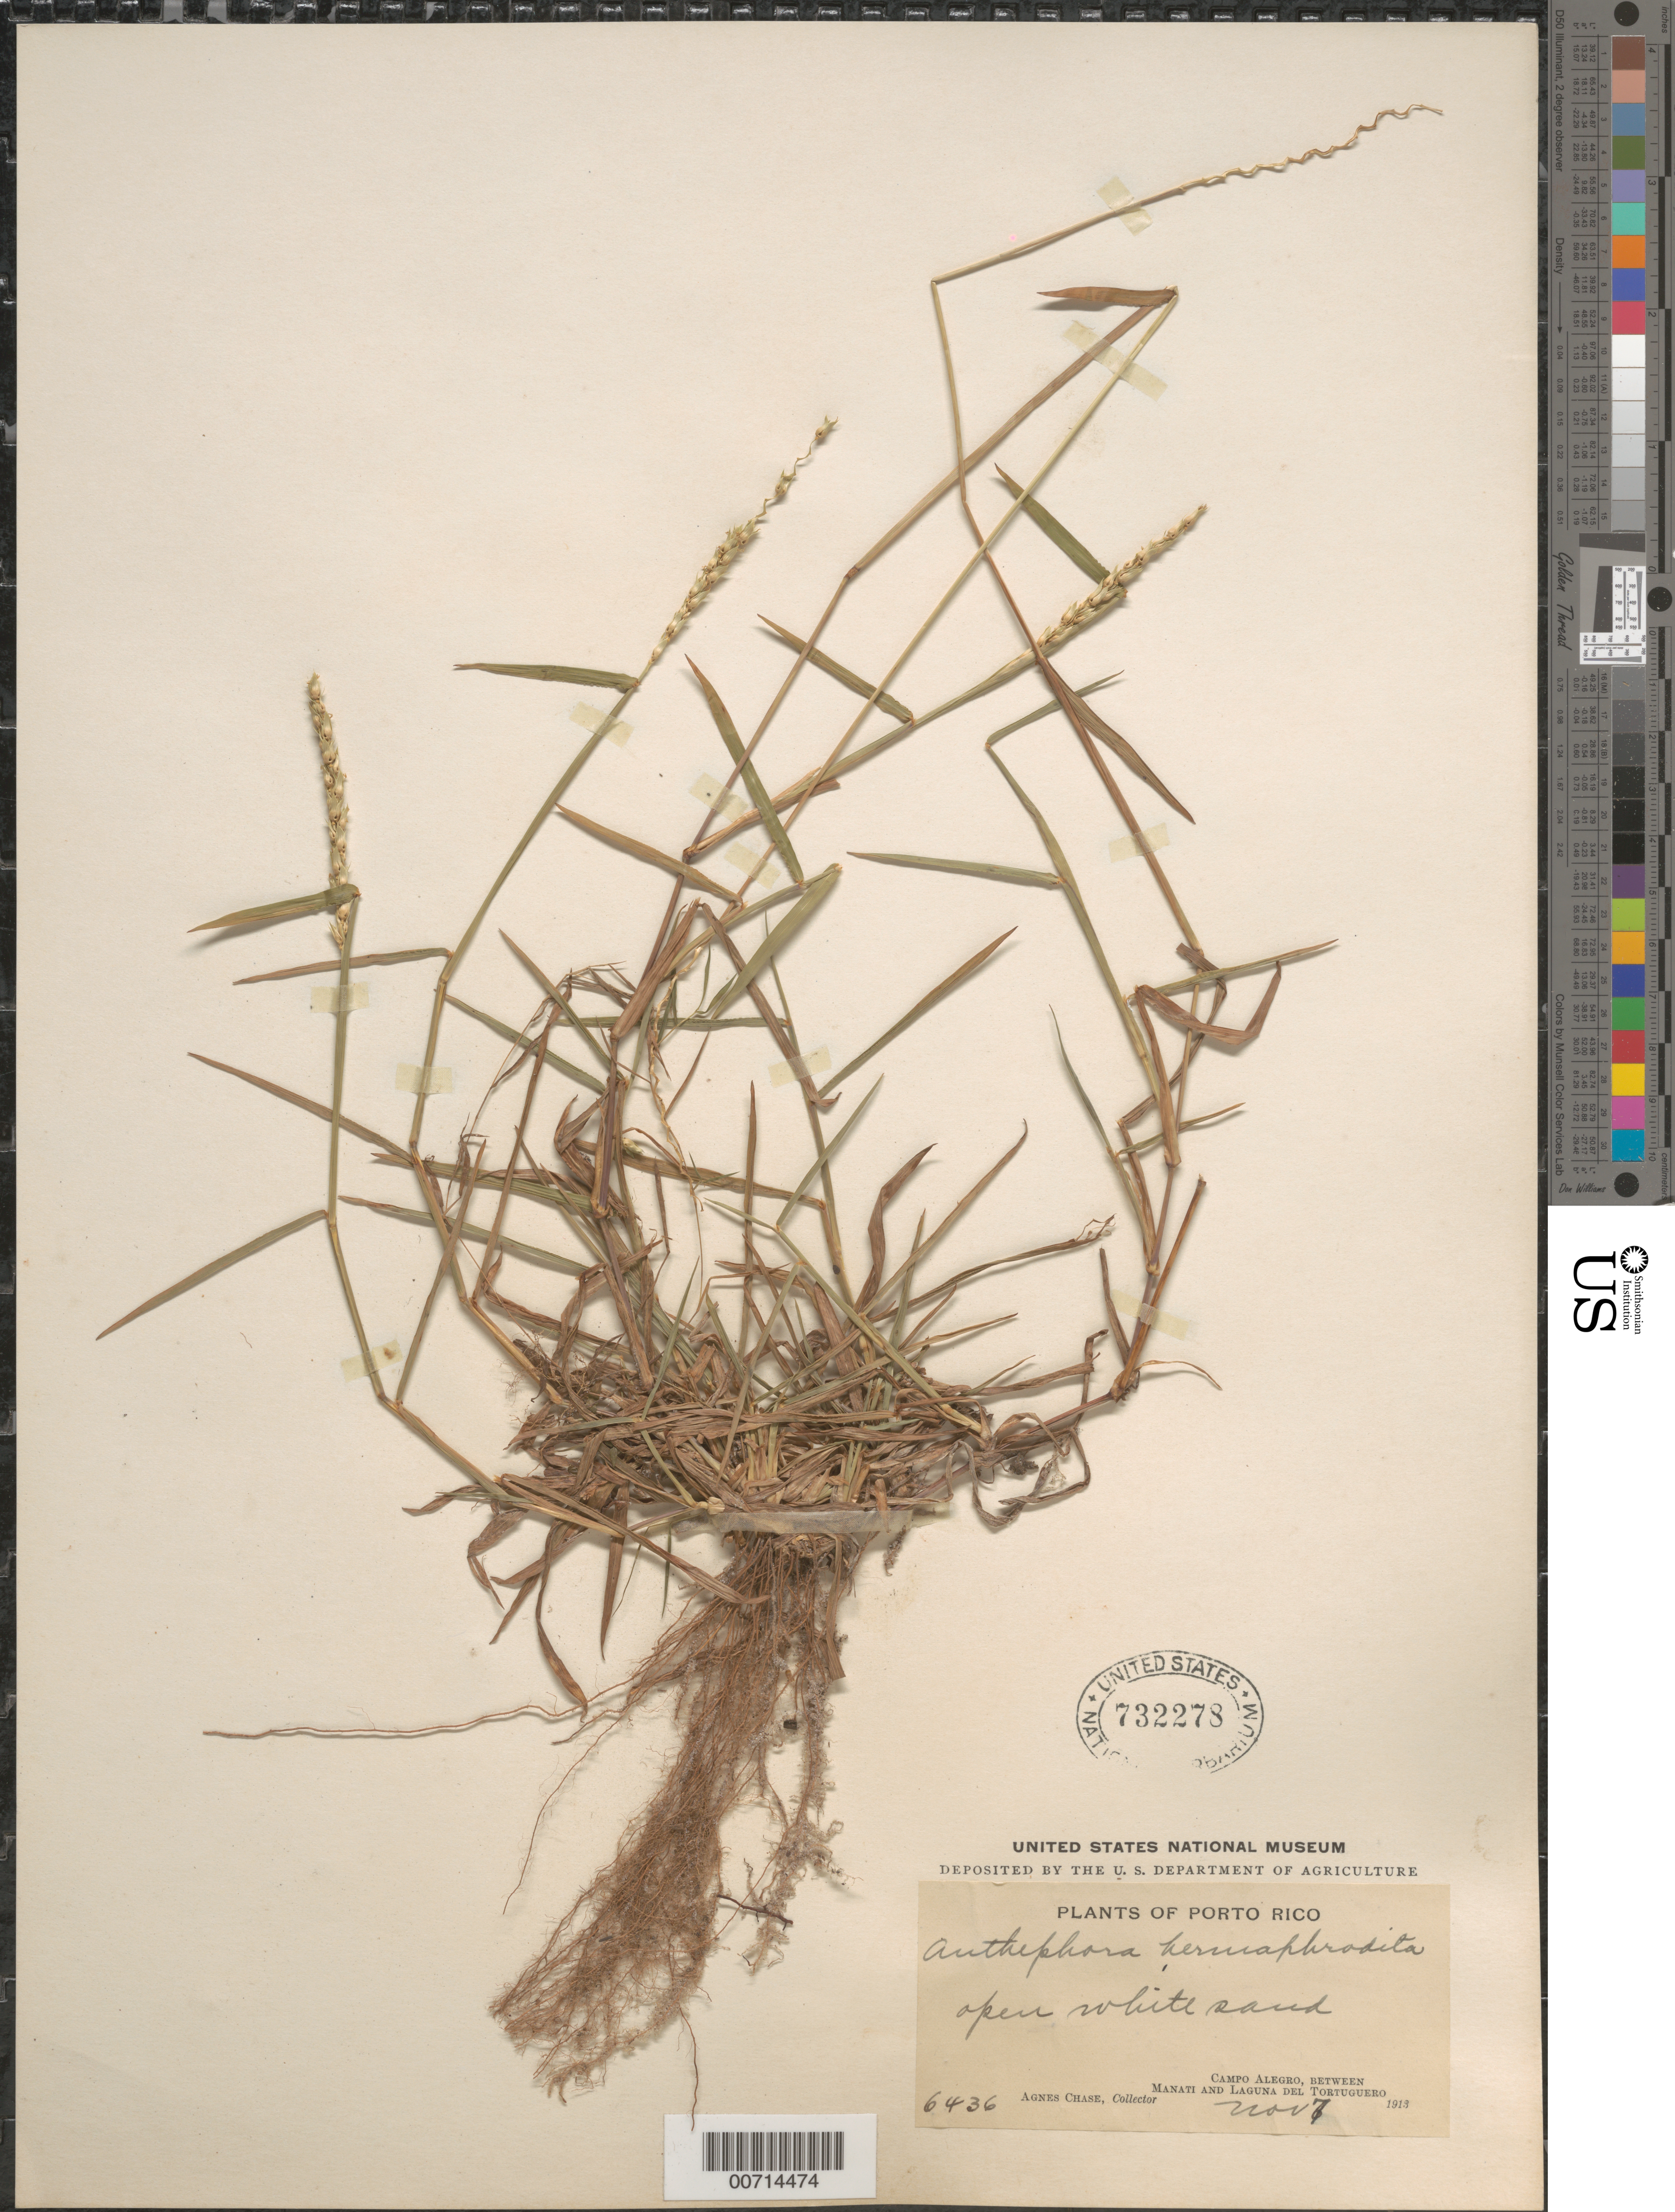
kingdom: Plantae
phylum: Tracheophyta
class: Liliopsida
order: Poales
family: Poaceae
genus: Anthephora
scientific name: Anthephora hermaphrodita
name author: (L.) Kuntze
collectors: A. Chase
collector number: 6436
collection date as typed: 07 Nov 1913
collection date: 1913-11-07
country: Puerto Rico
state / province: Manatí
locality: Campo Alegro, btw. Manati and Laguna Del Tortuguero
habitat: Open white sand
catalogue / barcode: US 732278